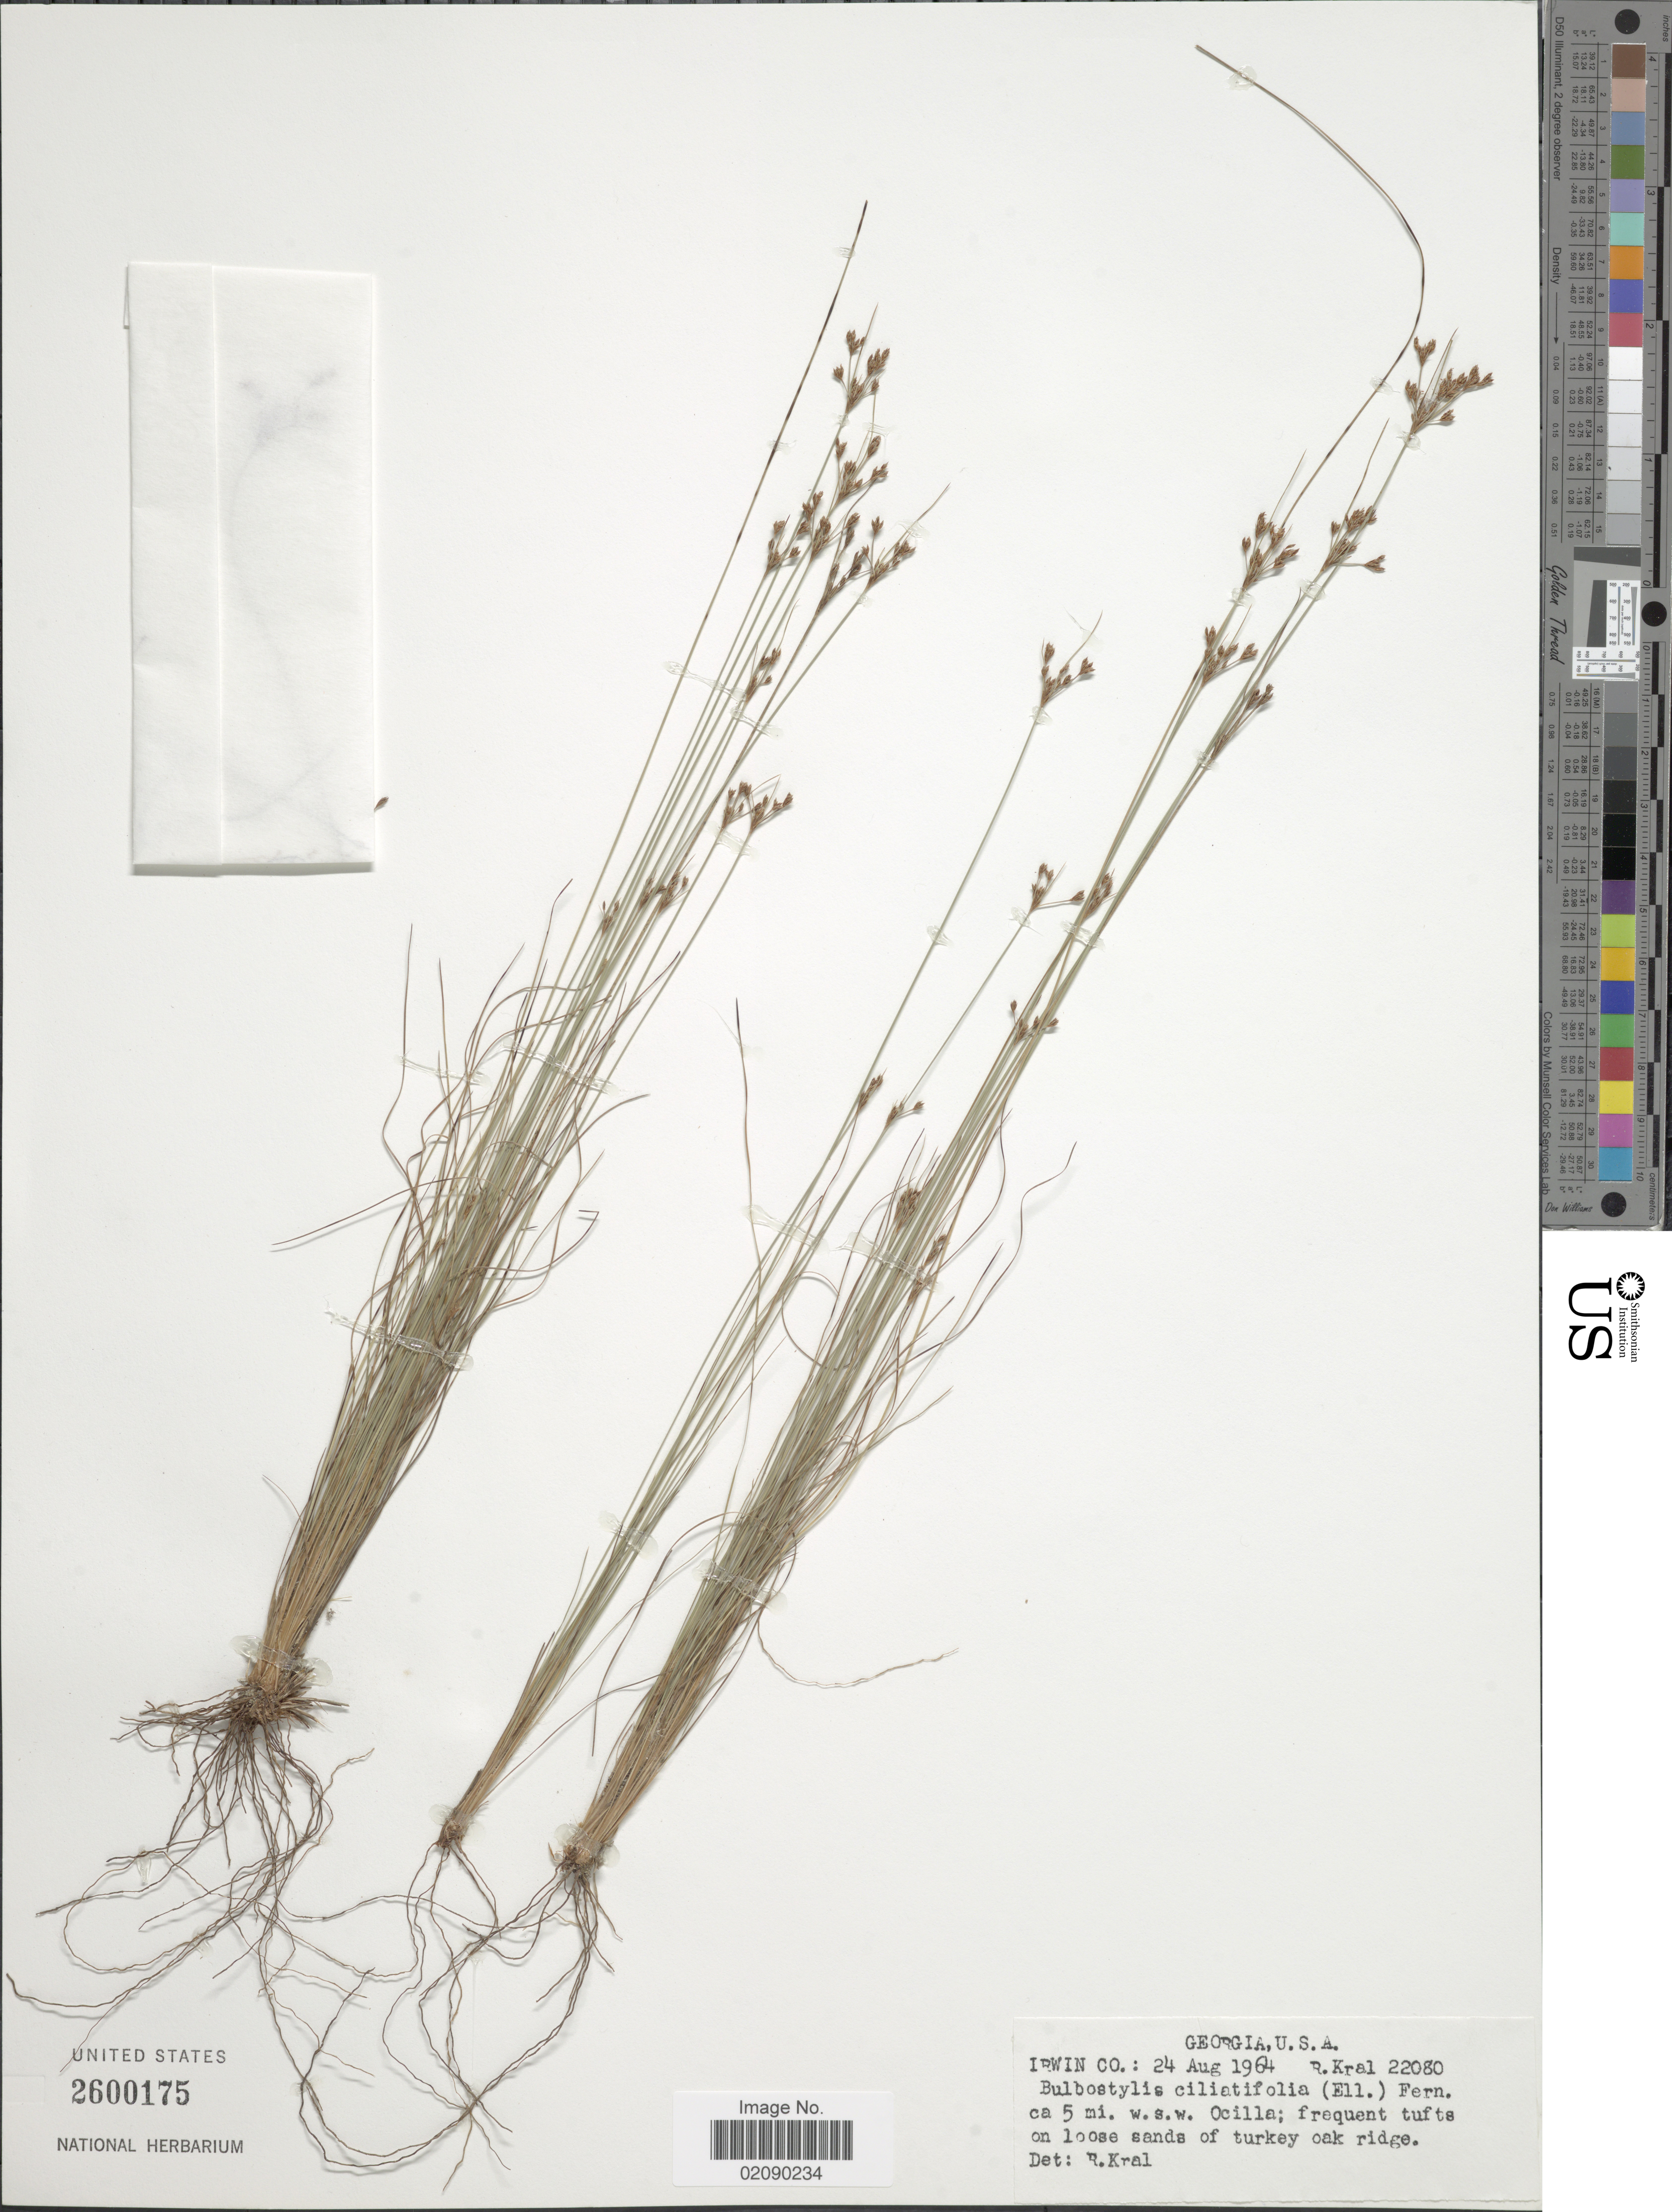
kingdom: Plantae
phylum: Tracheophyta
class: Liliopsida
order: Poales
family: Cyperaceae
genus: Bulbostylis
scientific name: Bulbostylis ciliatifolia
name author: (Elliott) Fernald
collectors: R. Kral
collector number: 22080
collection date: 1964-08-24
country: United States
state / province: Georgia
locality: Irwin Co. ca 5 mi. w.s.w. Ocilla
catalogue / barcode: US 2600175